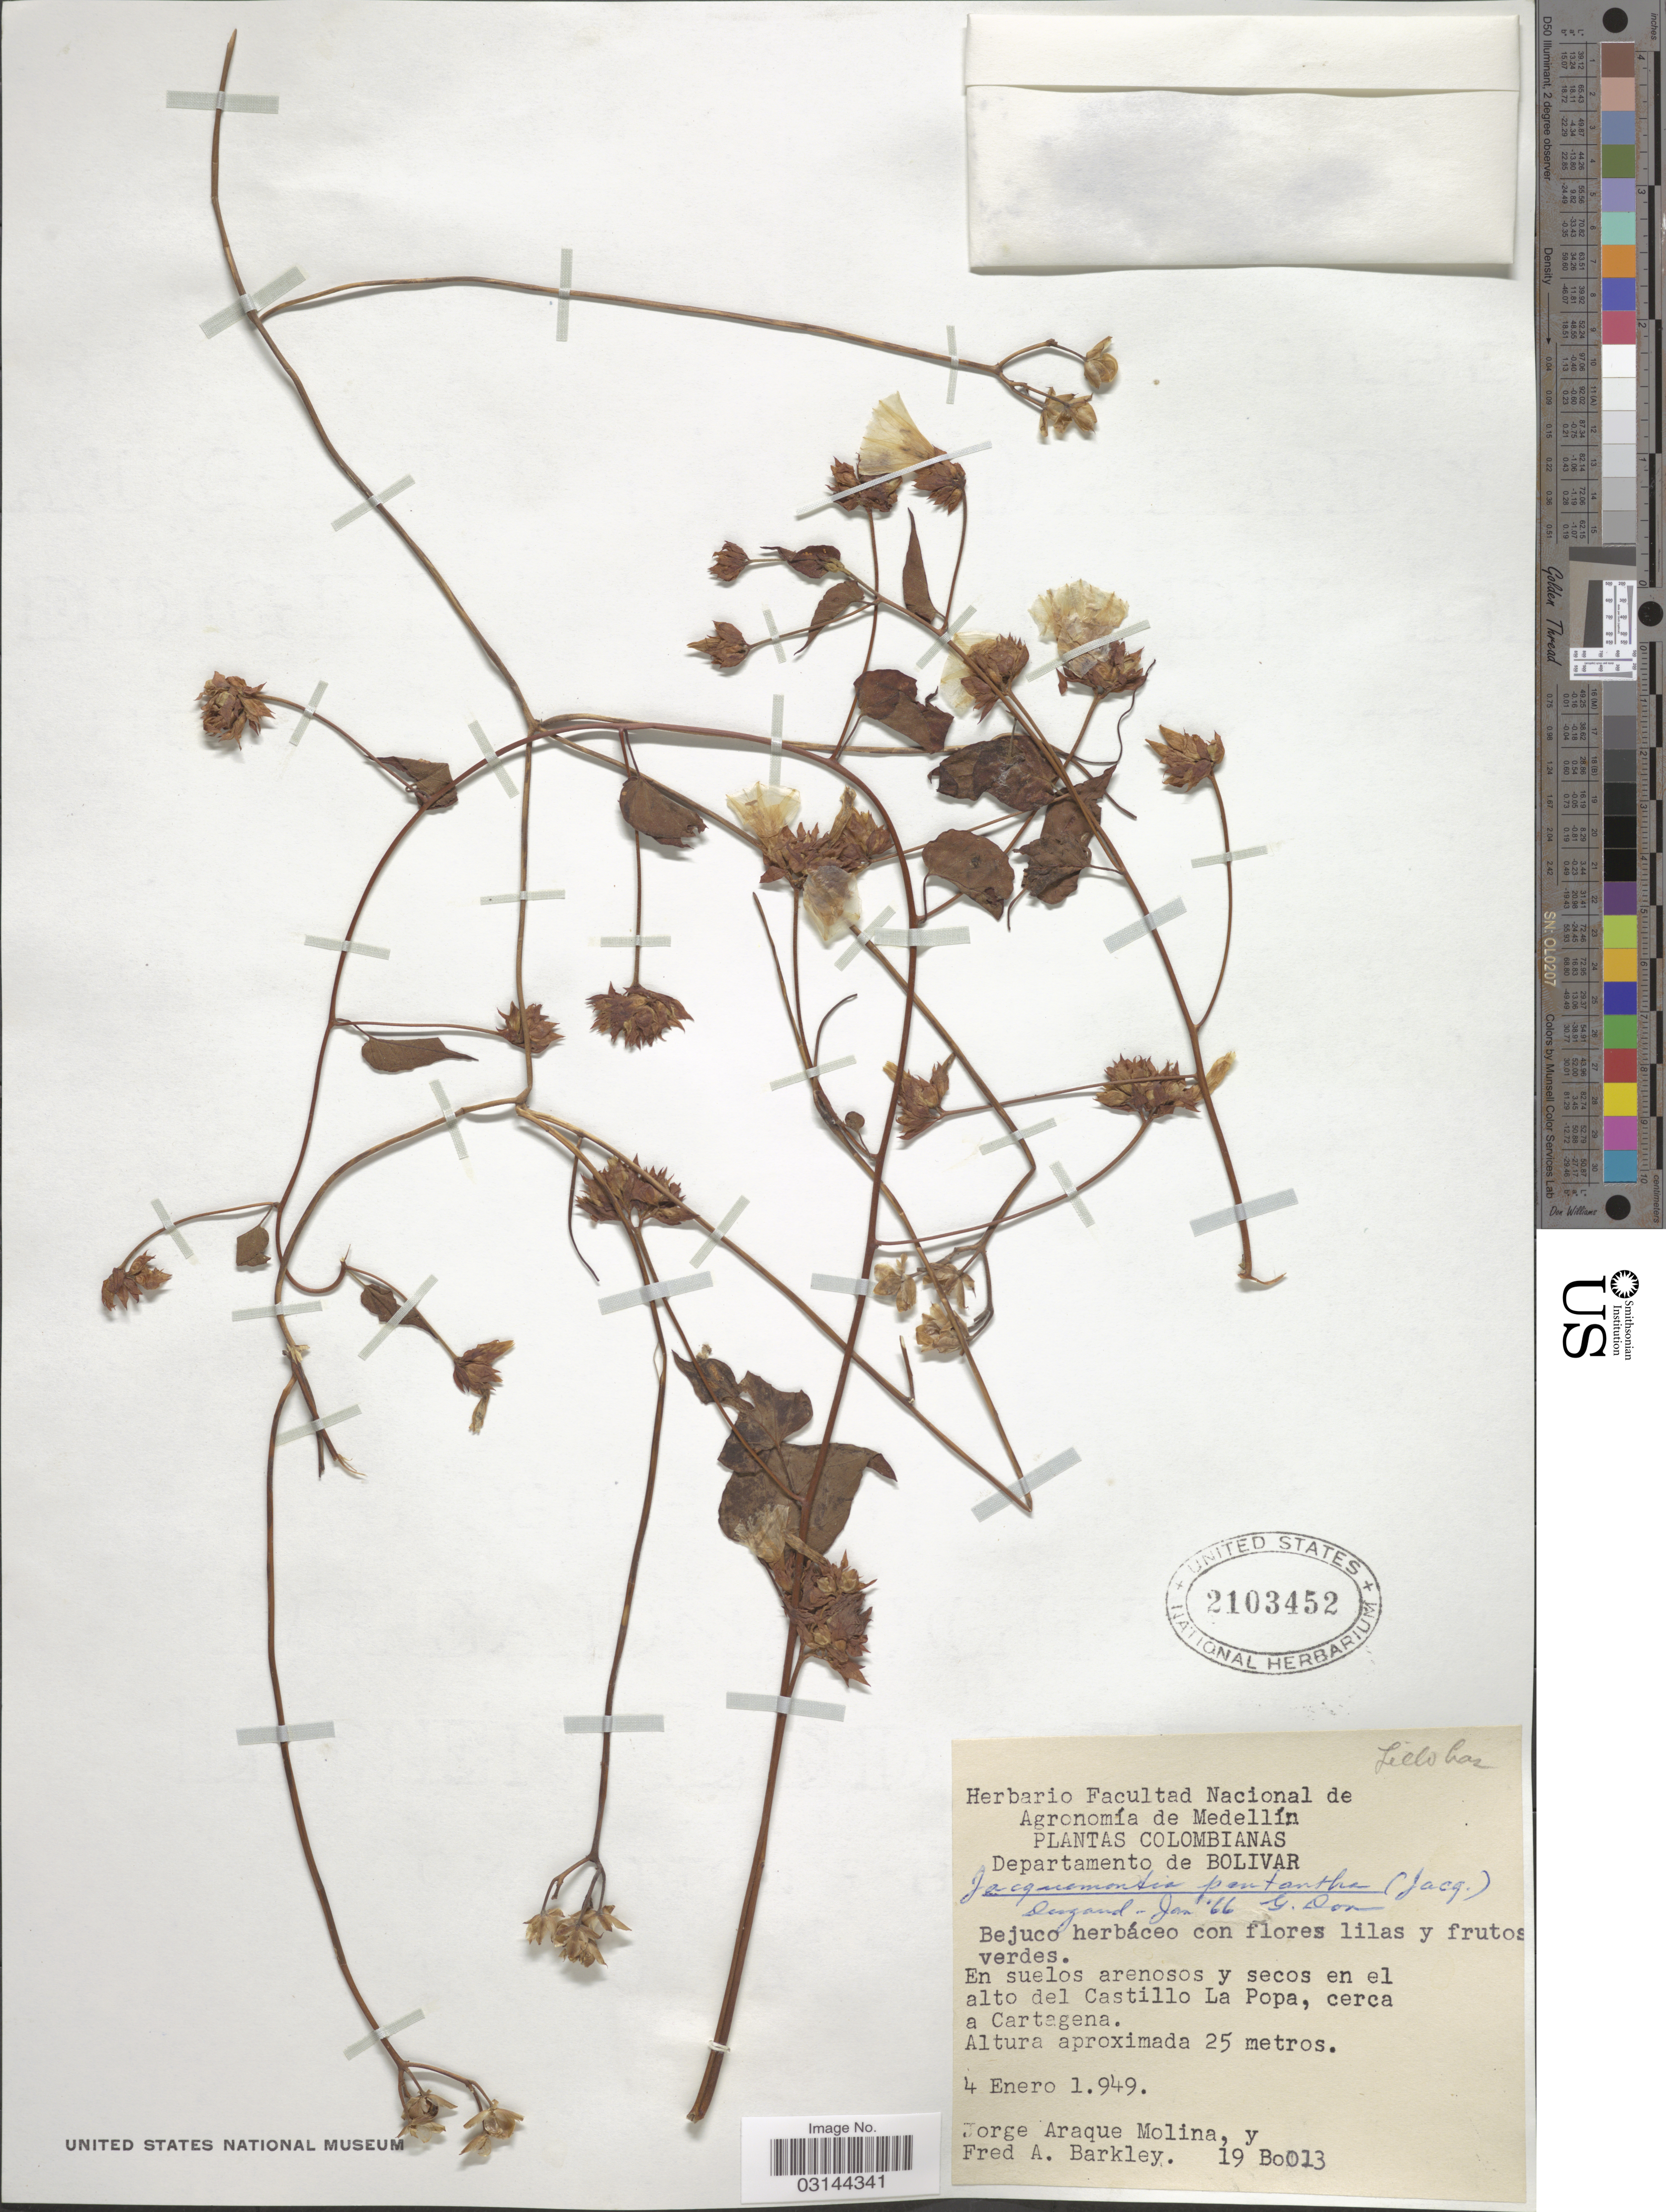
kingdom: Plantae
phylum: Tracheophyta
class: Magnoliopsida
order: Solanales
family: Convolvulaceae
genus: Jacquemontia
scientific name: Jacquemontia pentanthos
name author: (Jacq.) G. Don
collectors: J. Araque Molina & F. A. Barkley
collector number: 19Bo013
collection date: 1949-01-04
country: Colombia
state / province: Bolívar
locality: Departamento de Bolívar, En suelos arenosos y secos en el alto del Castillo La Popa, cerca a Cartagena.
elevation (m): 25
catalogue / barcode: US 2103452